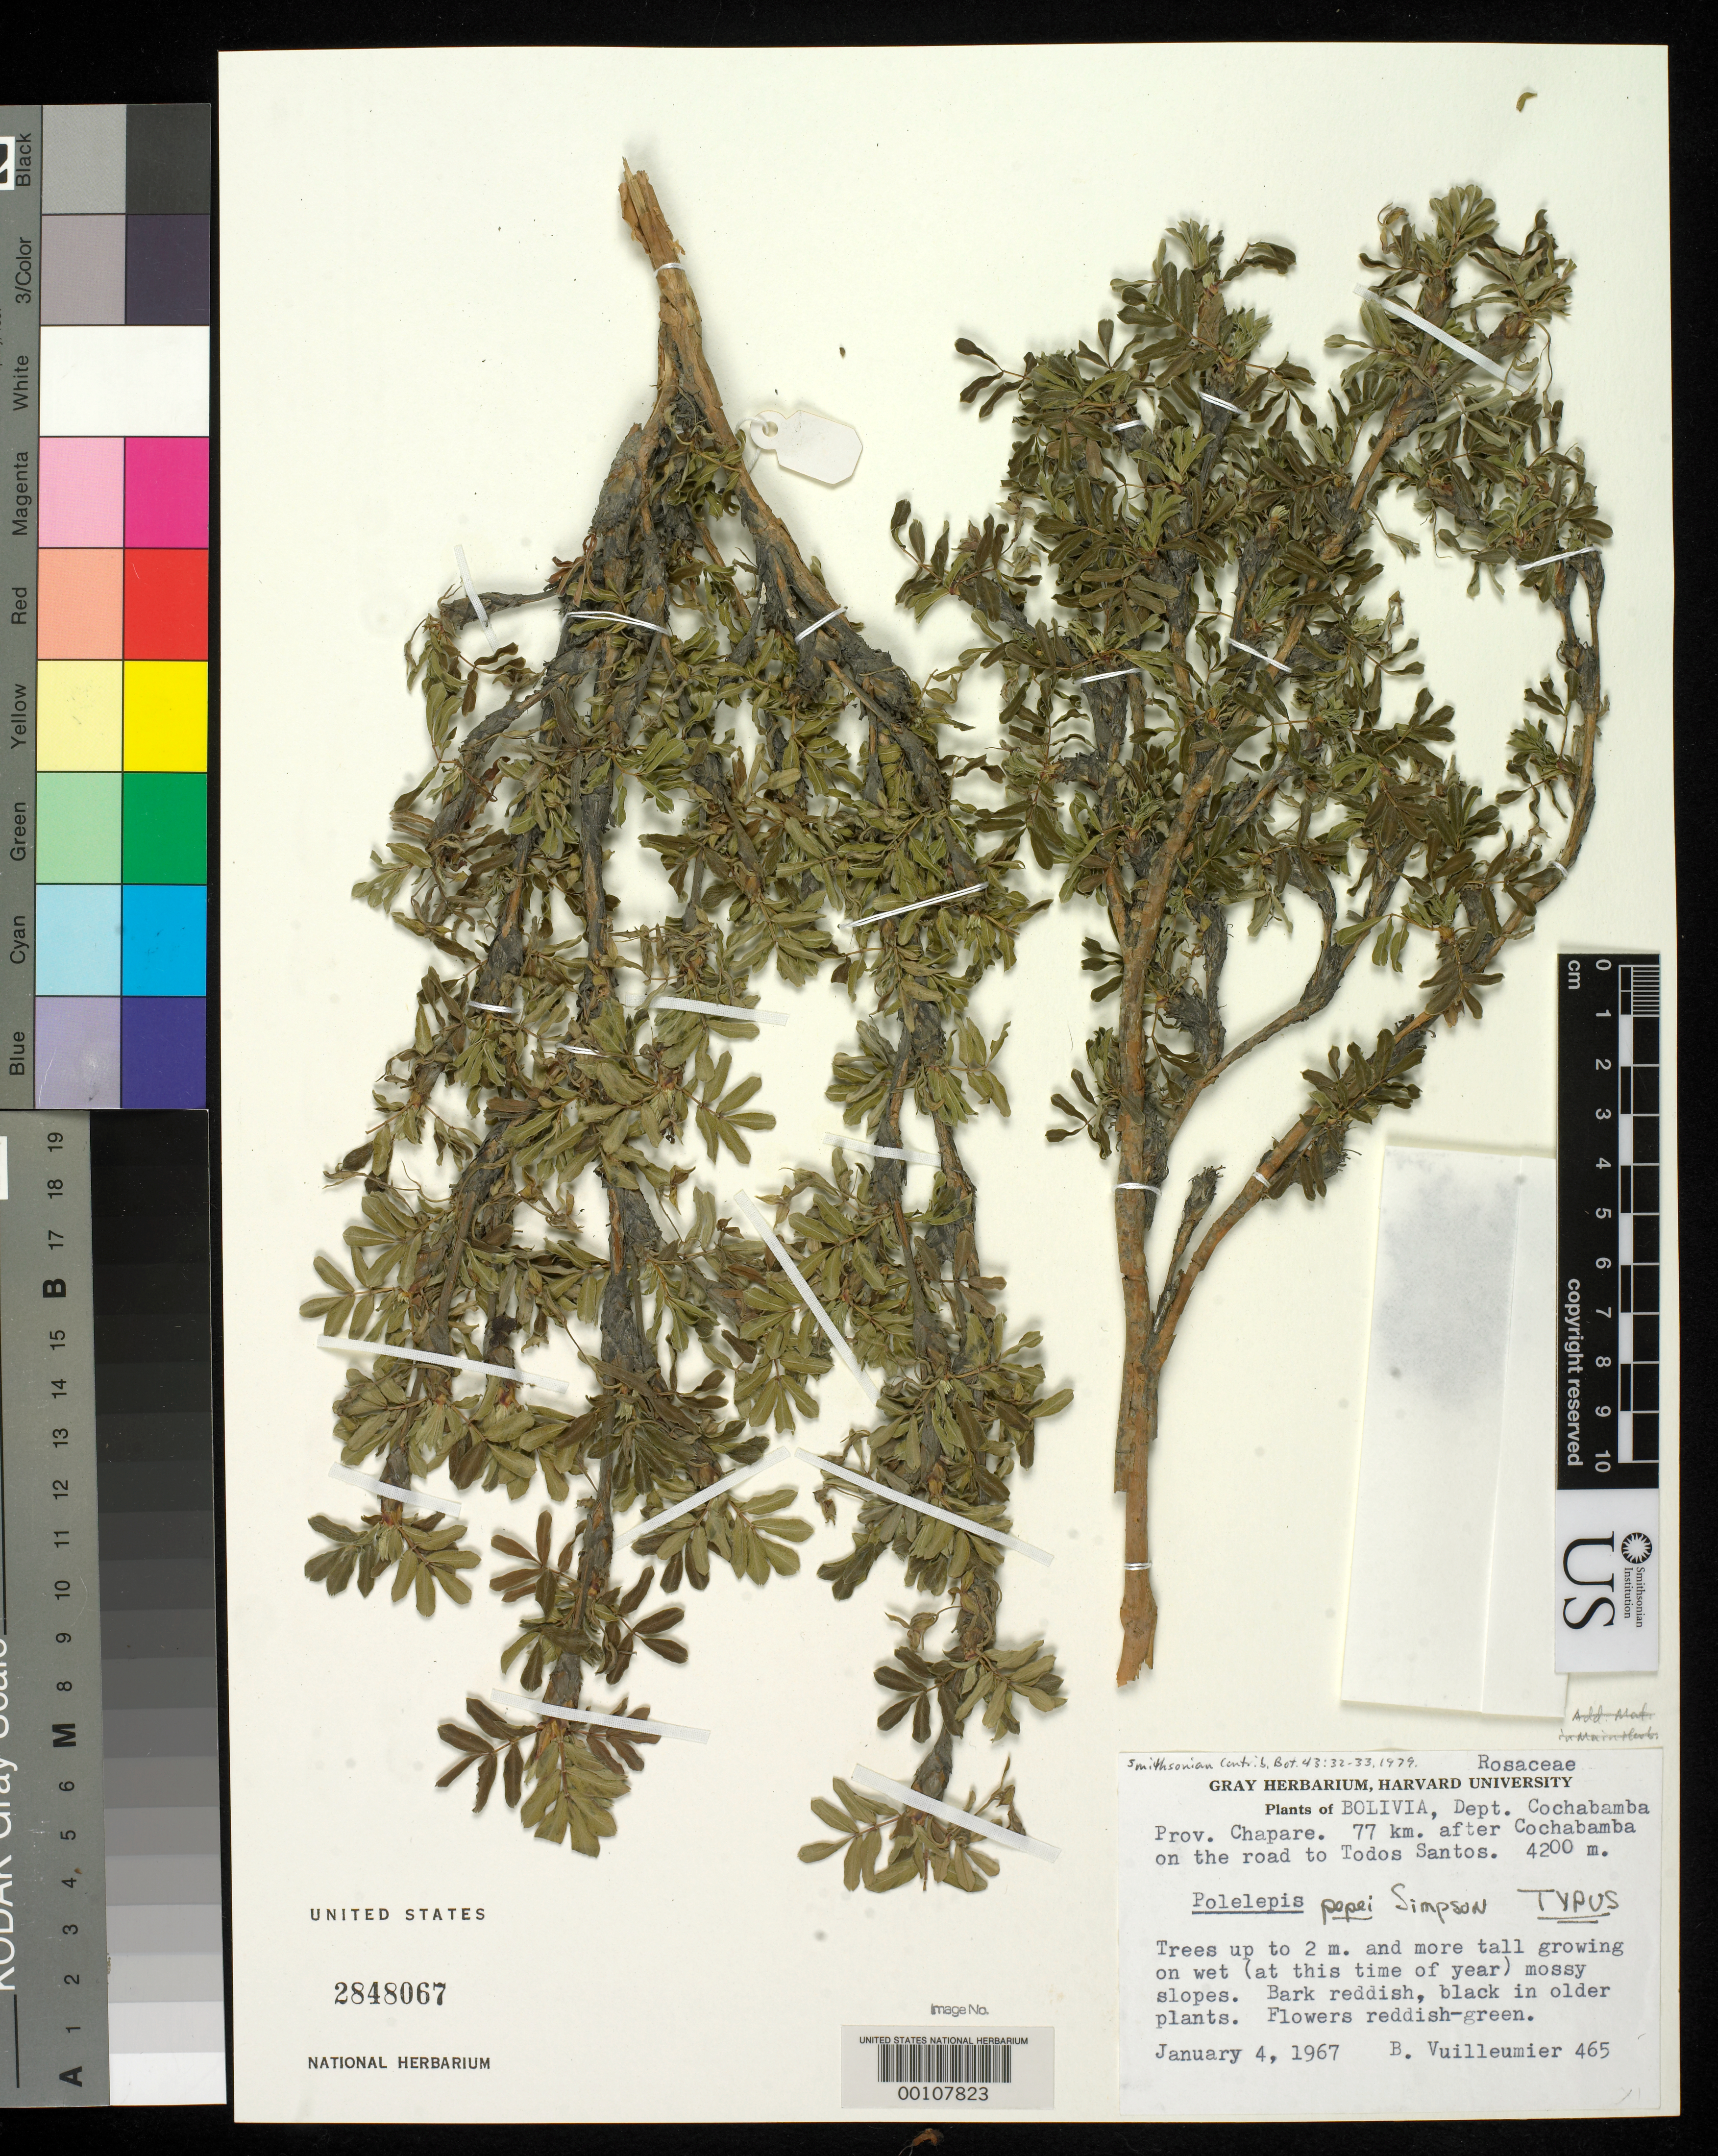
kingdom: Plantae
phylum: Tracheophyta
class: Magnoliopsida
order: Rosales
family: Rosaceae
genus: Polylepis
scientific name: Polylepis pepei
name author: B.B. Simpson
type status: Holotype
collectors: B. Vuilleumier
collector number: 465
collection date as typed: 04 Jan 1967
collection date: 1967-01-04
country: Bolivia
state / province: Cochabamba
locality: From Chapare on road to Todos Santos.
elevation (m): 4200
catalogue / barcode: US 2848067